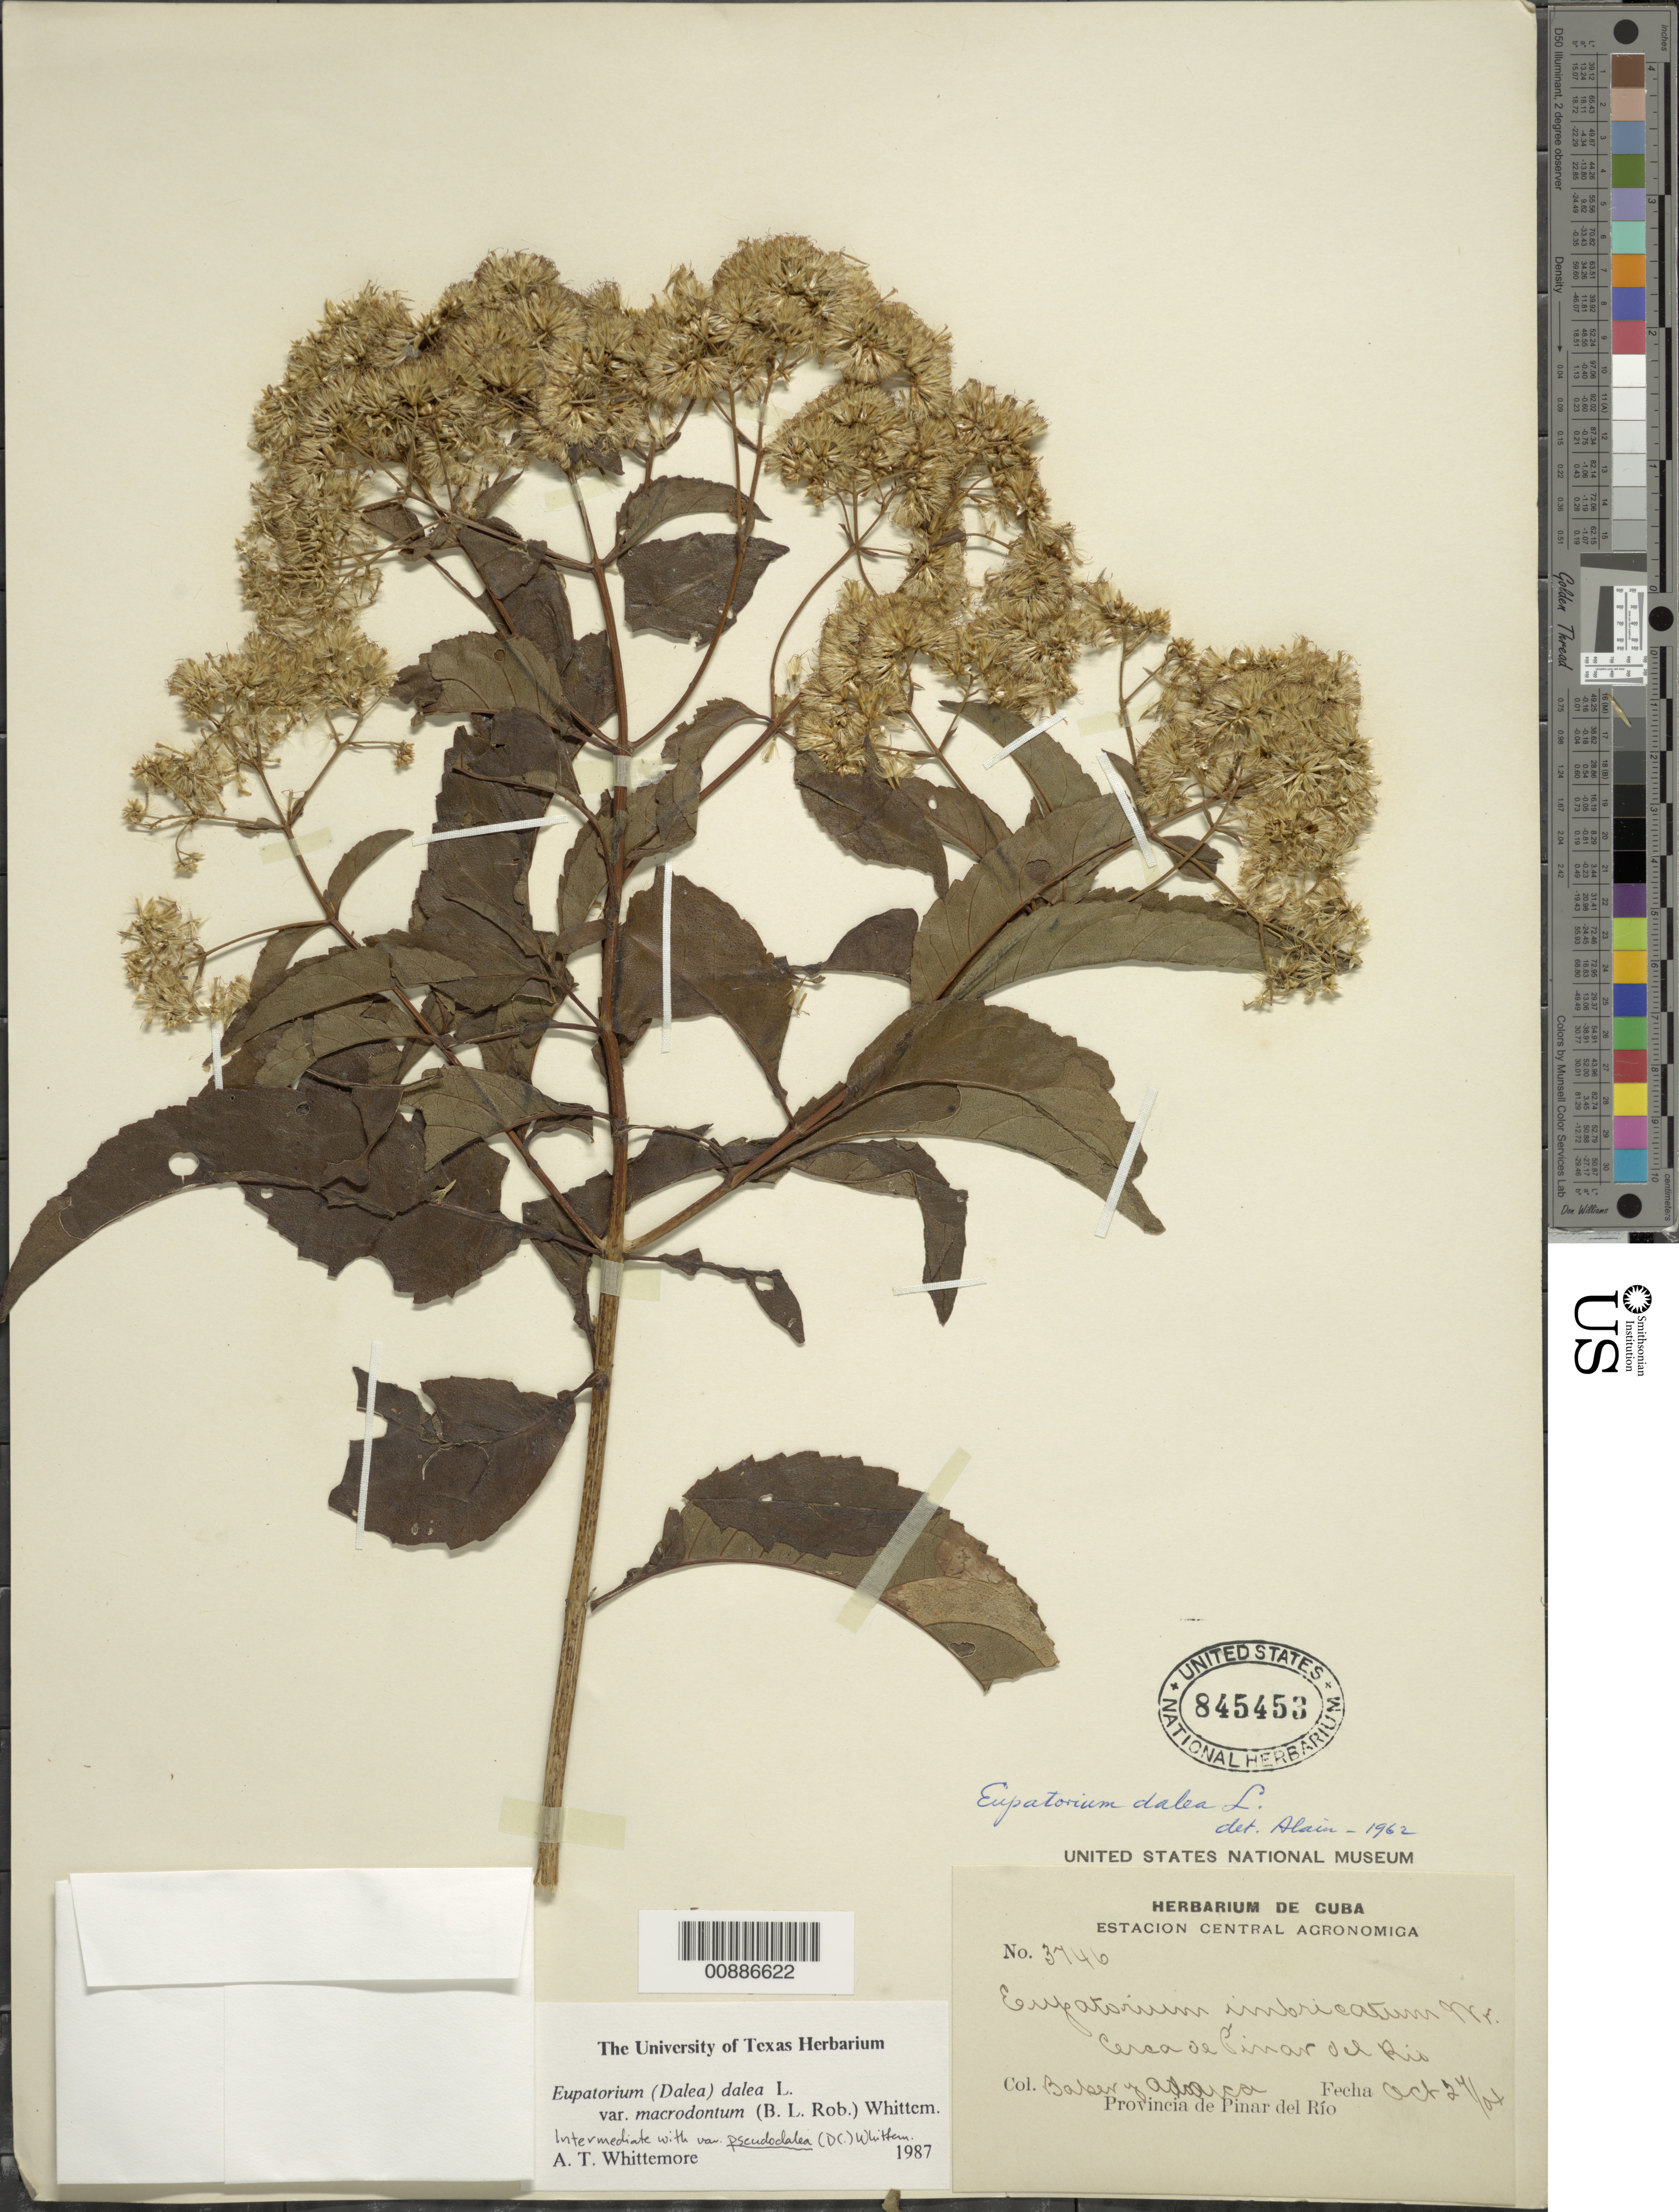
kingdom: Plantae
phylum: Tracheophyta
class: Magnoliopsida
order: Asterales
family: Asteraceae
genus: Critonia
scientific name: Critonia pseudodalea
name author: DC.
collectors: C. F. Baker & Collector illegible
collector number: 3746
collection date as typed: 27 Oct 1904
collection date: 1904-10-27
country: Cuba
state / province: Pinar del Río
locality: Cerca de Pinar del Rio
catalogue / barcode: US 845453